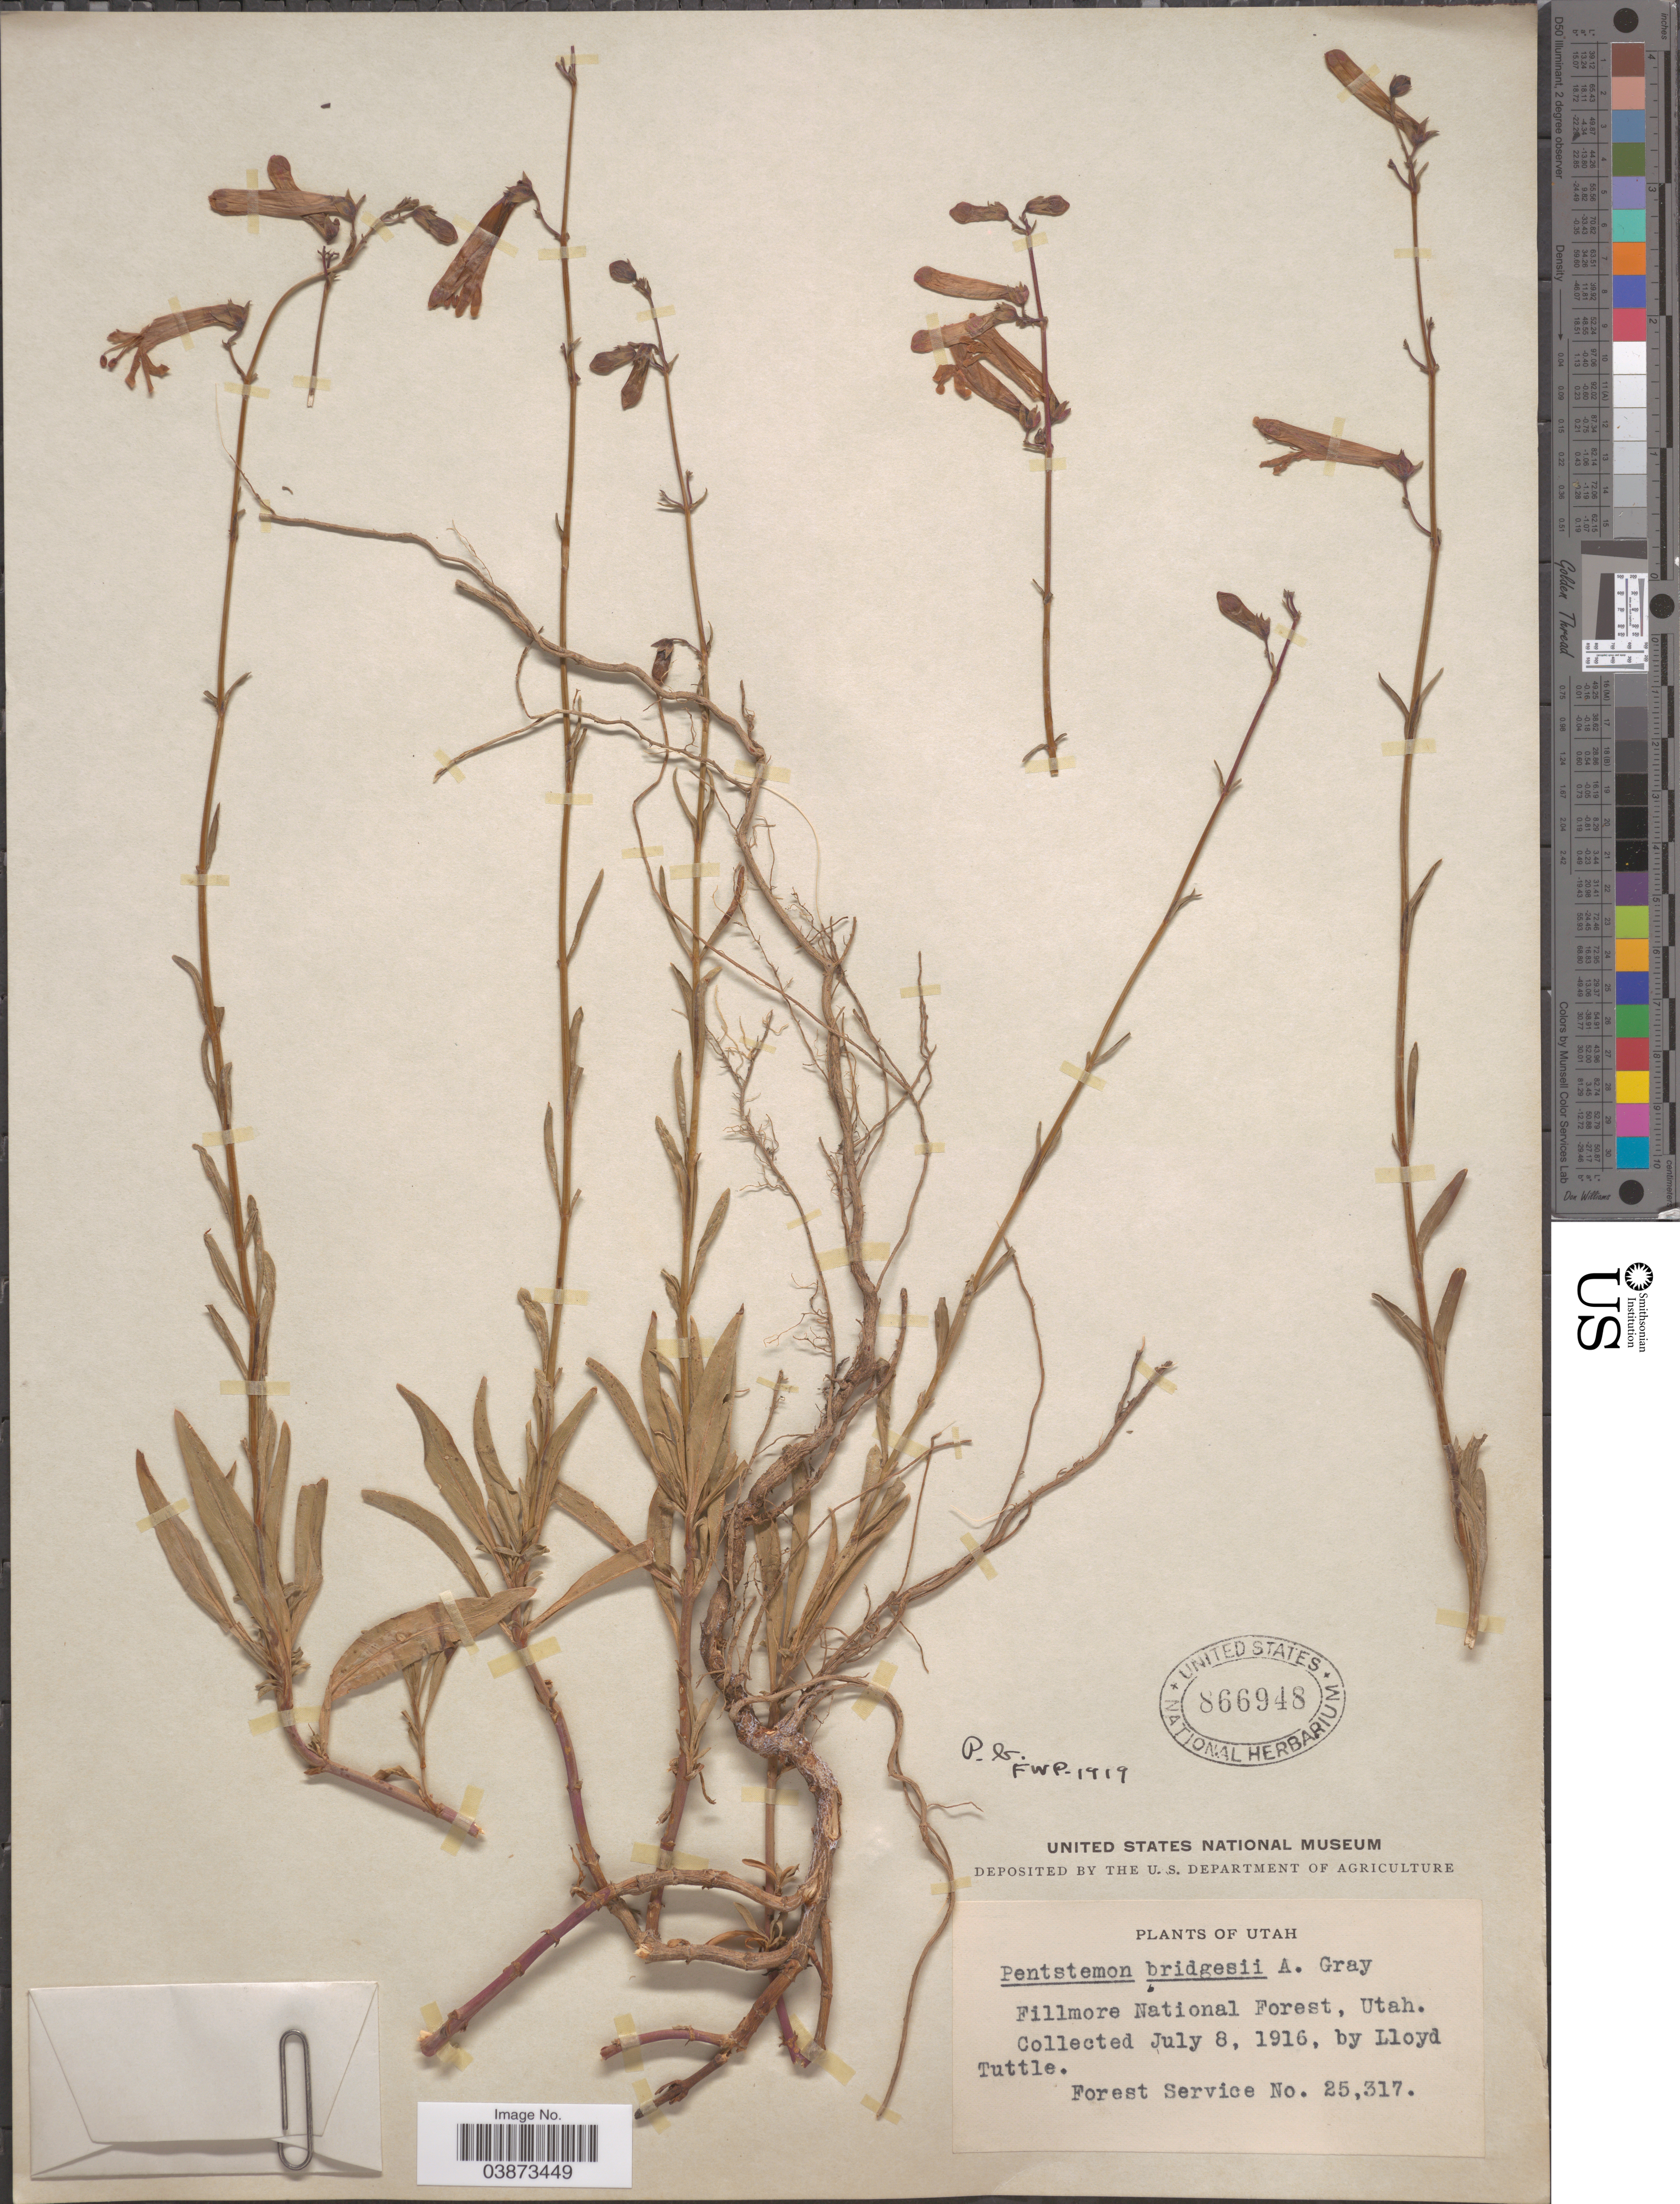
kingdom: Plantae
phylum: Tracheophyta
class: Magnoliopsida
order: Lamiales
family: Plantaginaceae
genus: Penstemon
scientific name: Penstemon bridgesii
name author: A. Gray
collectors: L. Tuttle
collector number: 25317?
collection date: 1916-07-08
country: United States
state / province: Utah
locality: Fillmore National Forest.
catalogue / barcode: US 866948